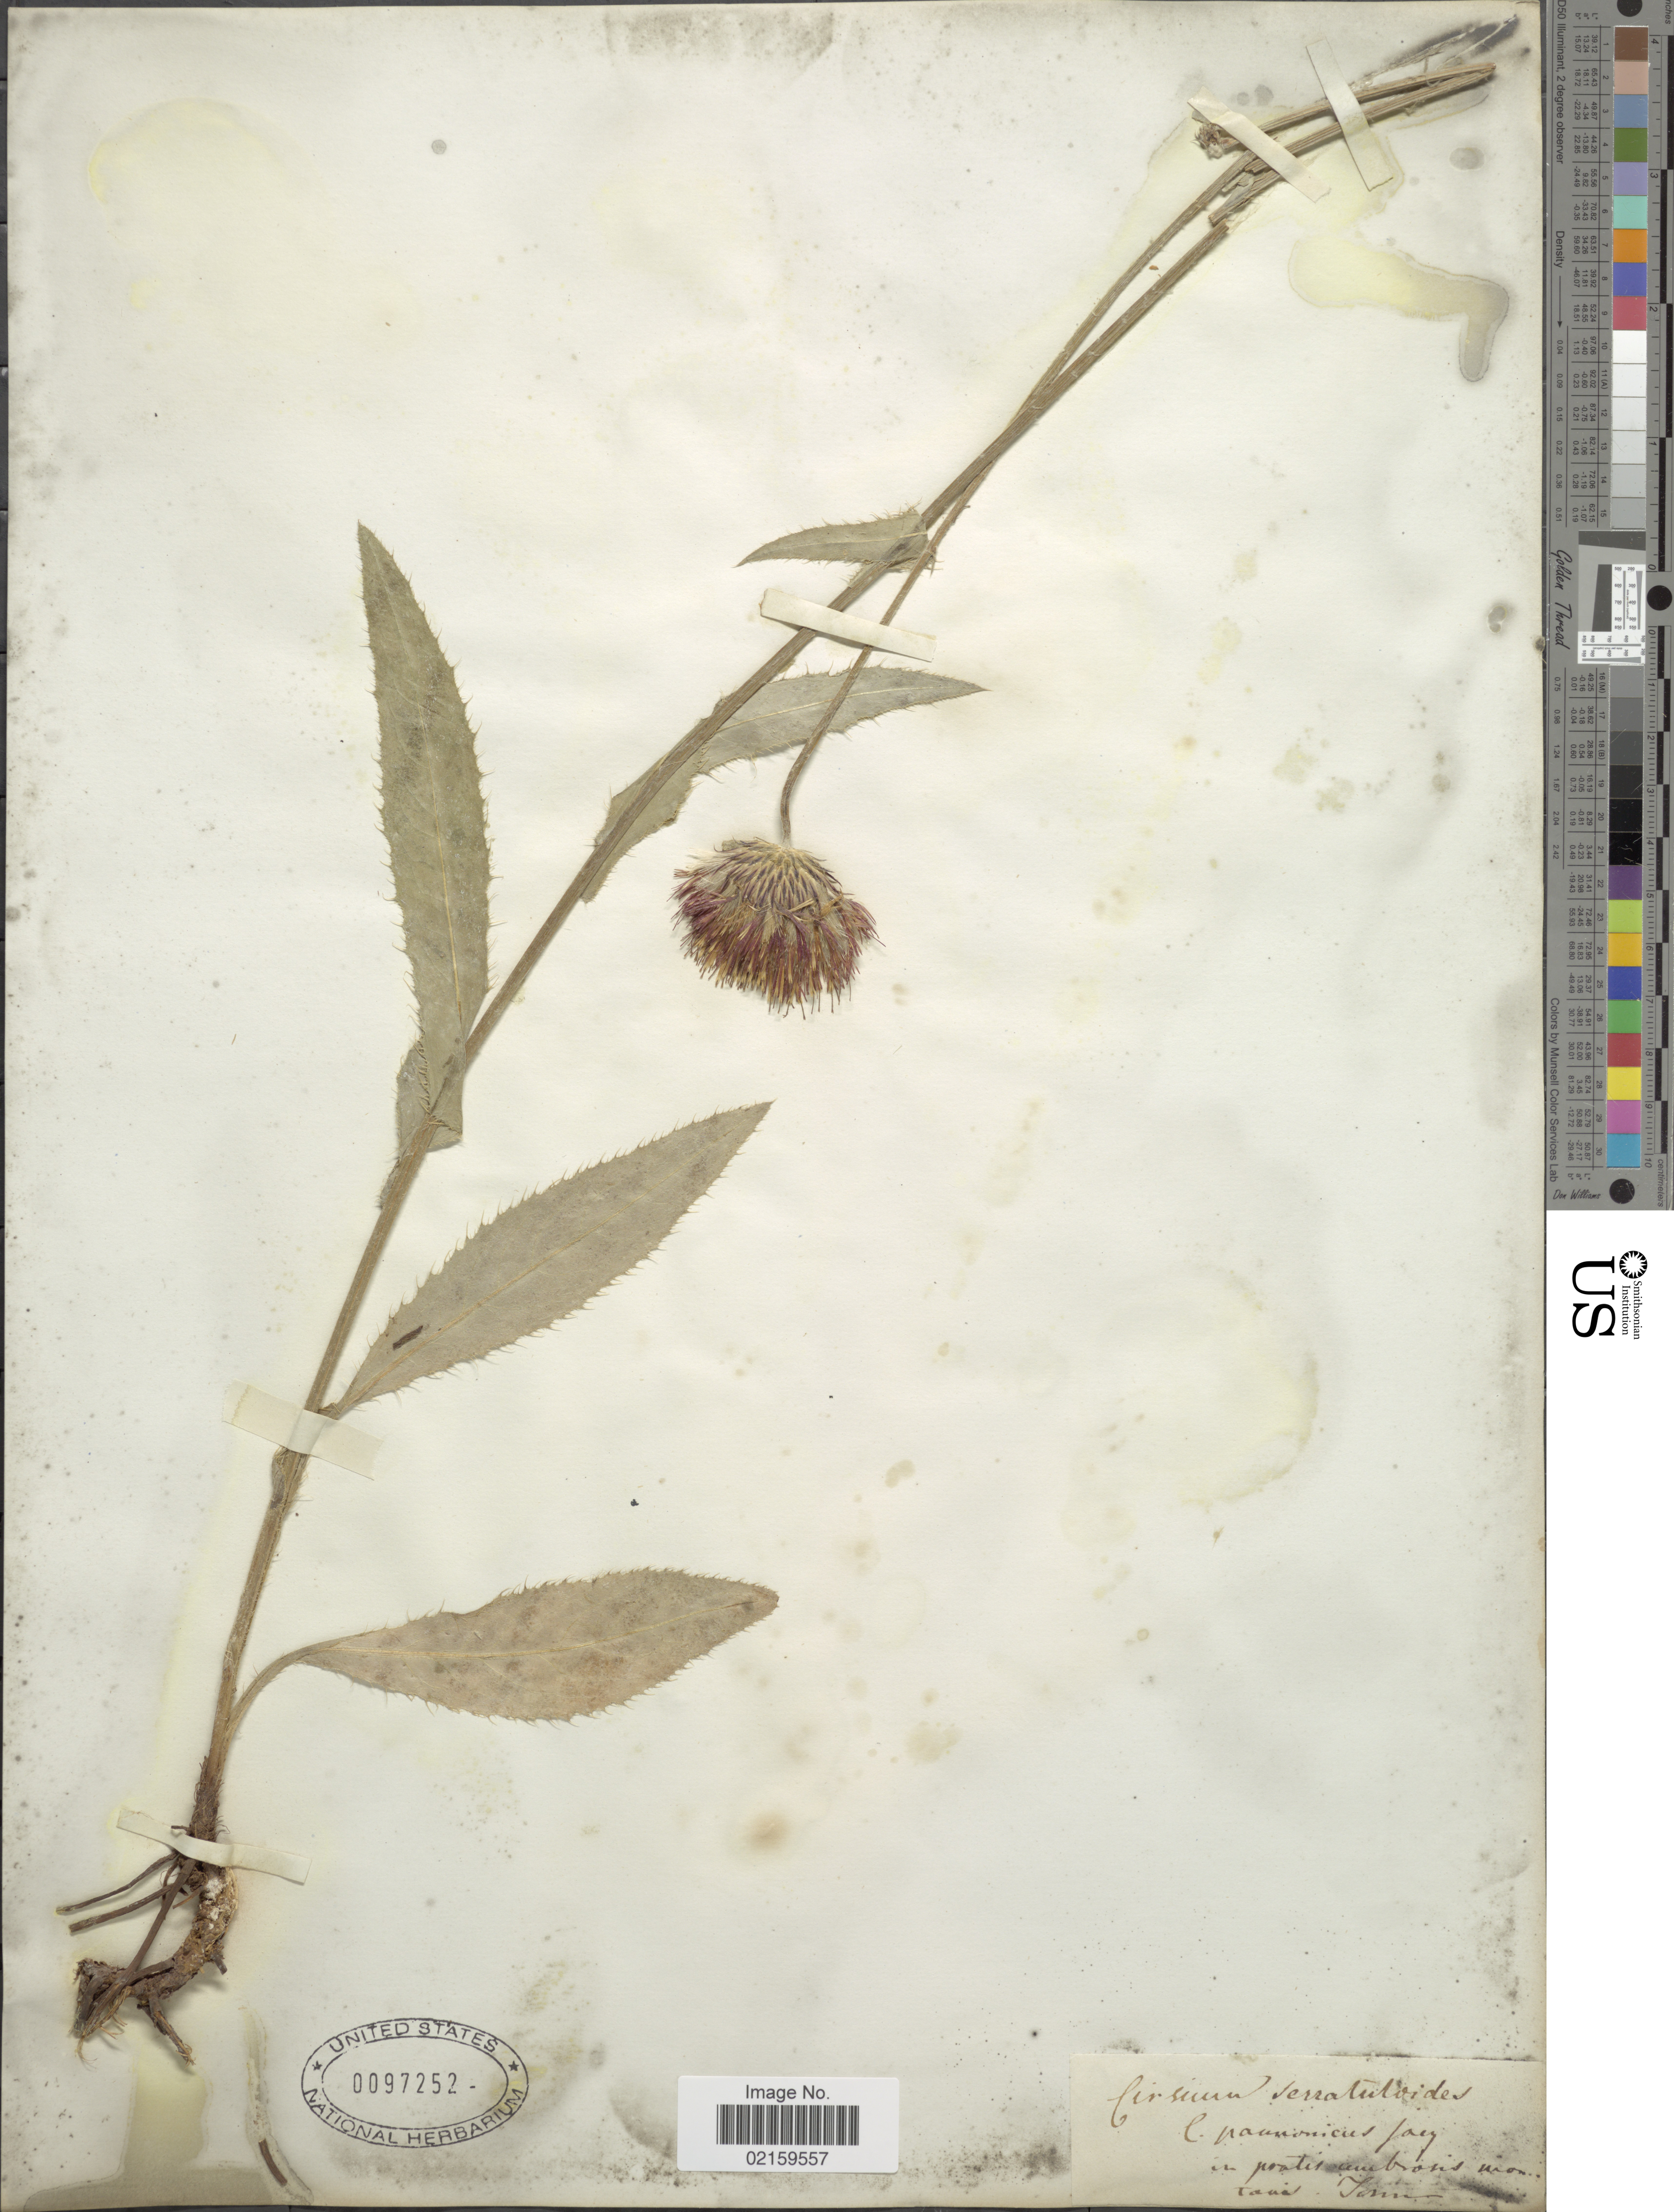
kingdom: Plantae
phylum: Tracheophyta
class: Magnoliopsida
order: Asterales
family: Asteraceae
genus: Cirsium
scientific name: Cirsium serratuloides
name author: Hill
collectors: Tomur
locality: In pratis umbrons mon [interpreted]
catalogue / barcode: US 97252